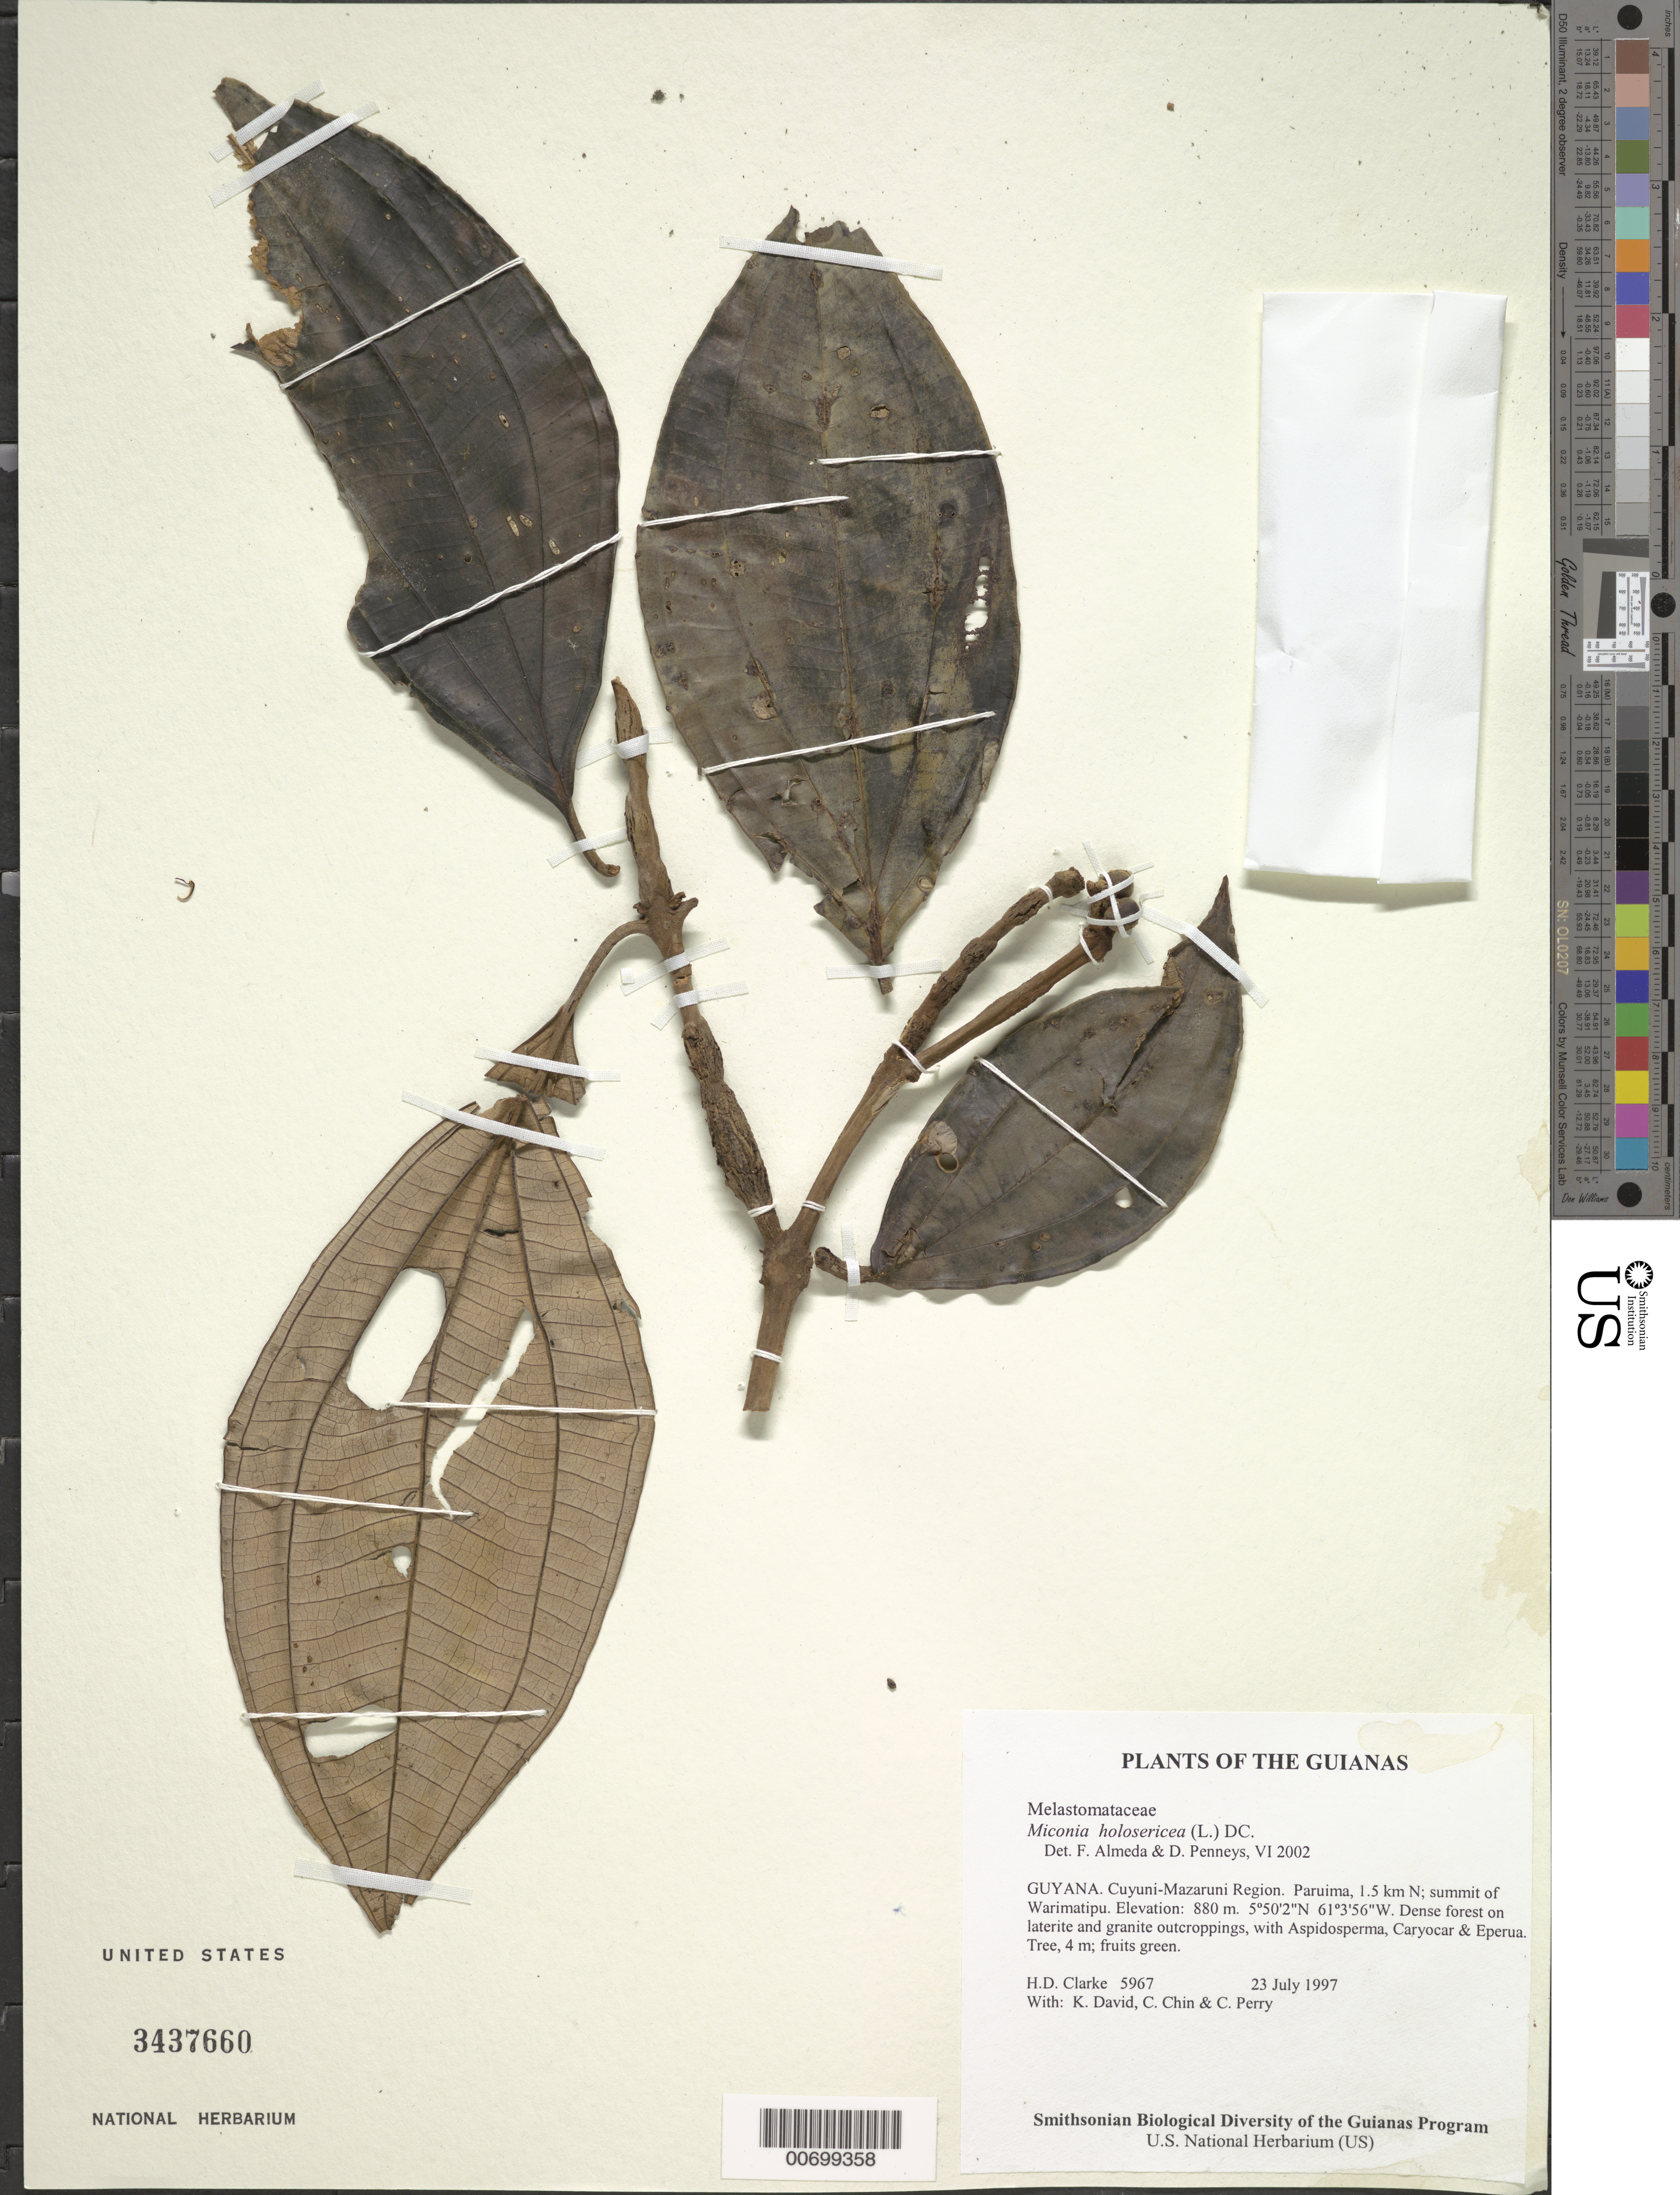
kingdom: Plantae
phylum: Tracheophyta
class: Magnoliopsida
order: Myrtales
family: Melastomataceae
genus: Miconia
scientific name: Miconia holosericea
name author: (L.) DC.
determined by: Almeda, F.; Penneys, D. S.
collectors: H. D. Clarke, K. David, C. Chin & C. Perry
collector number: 5967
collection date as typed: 23 July 1997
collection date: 1997-07-23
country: Guyana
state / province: Cuyuni-Mazaruni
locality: Paruima, 1.5 km N; summit of Warimatipu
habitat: Dense forest on laterite and granite outcroppings, with Aspidosperma, Caryocar & Eperua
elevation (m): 880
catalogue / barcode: US 3437660